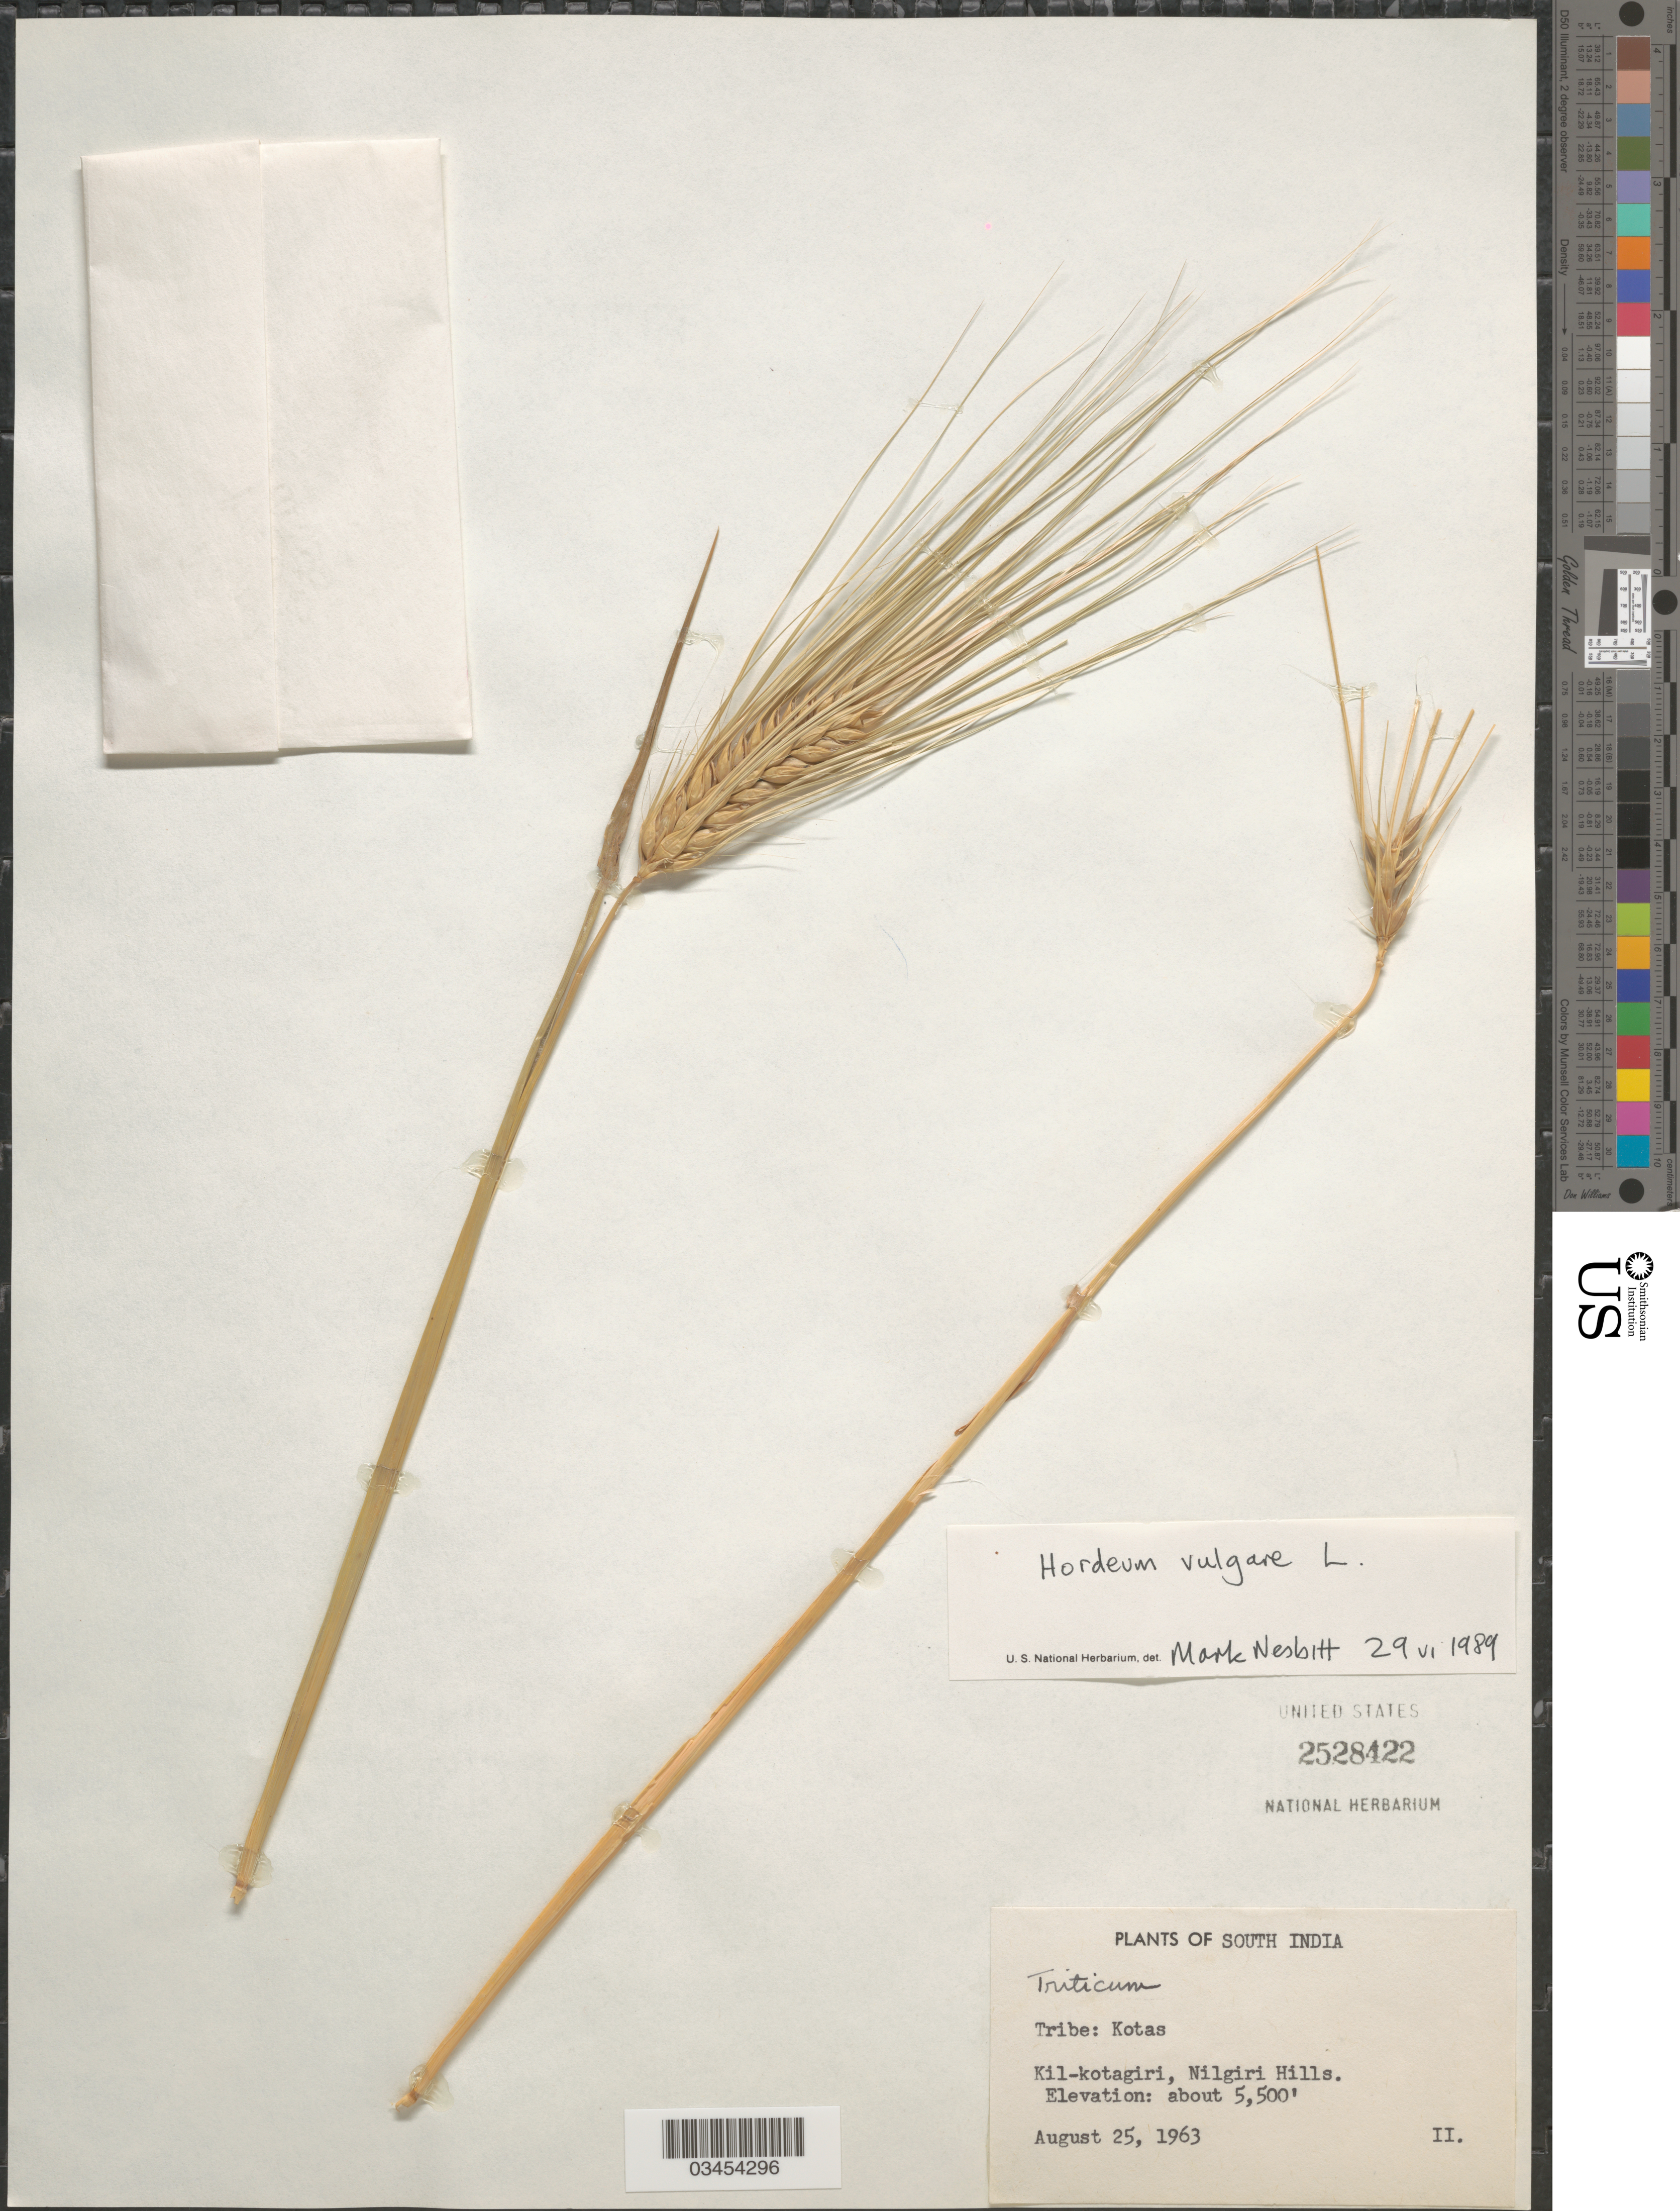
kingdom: Plantae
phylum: Tracheophyta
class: Liliopsida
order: Poales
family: Poaceae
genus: Hordeum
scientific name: Hordeum vulgare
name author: L.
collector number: II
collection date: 1963-08-25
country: India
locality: South India. Tribe: Kotas. Kil-kotagiri, Nilgiri Hills.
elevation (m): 1676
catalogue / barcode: US 2528422